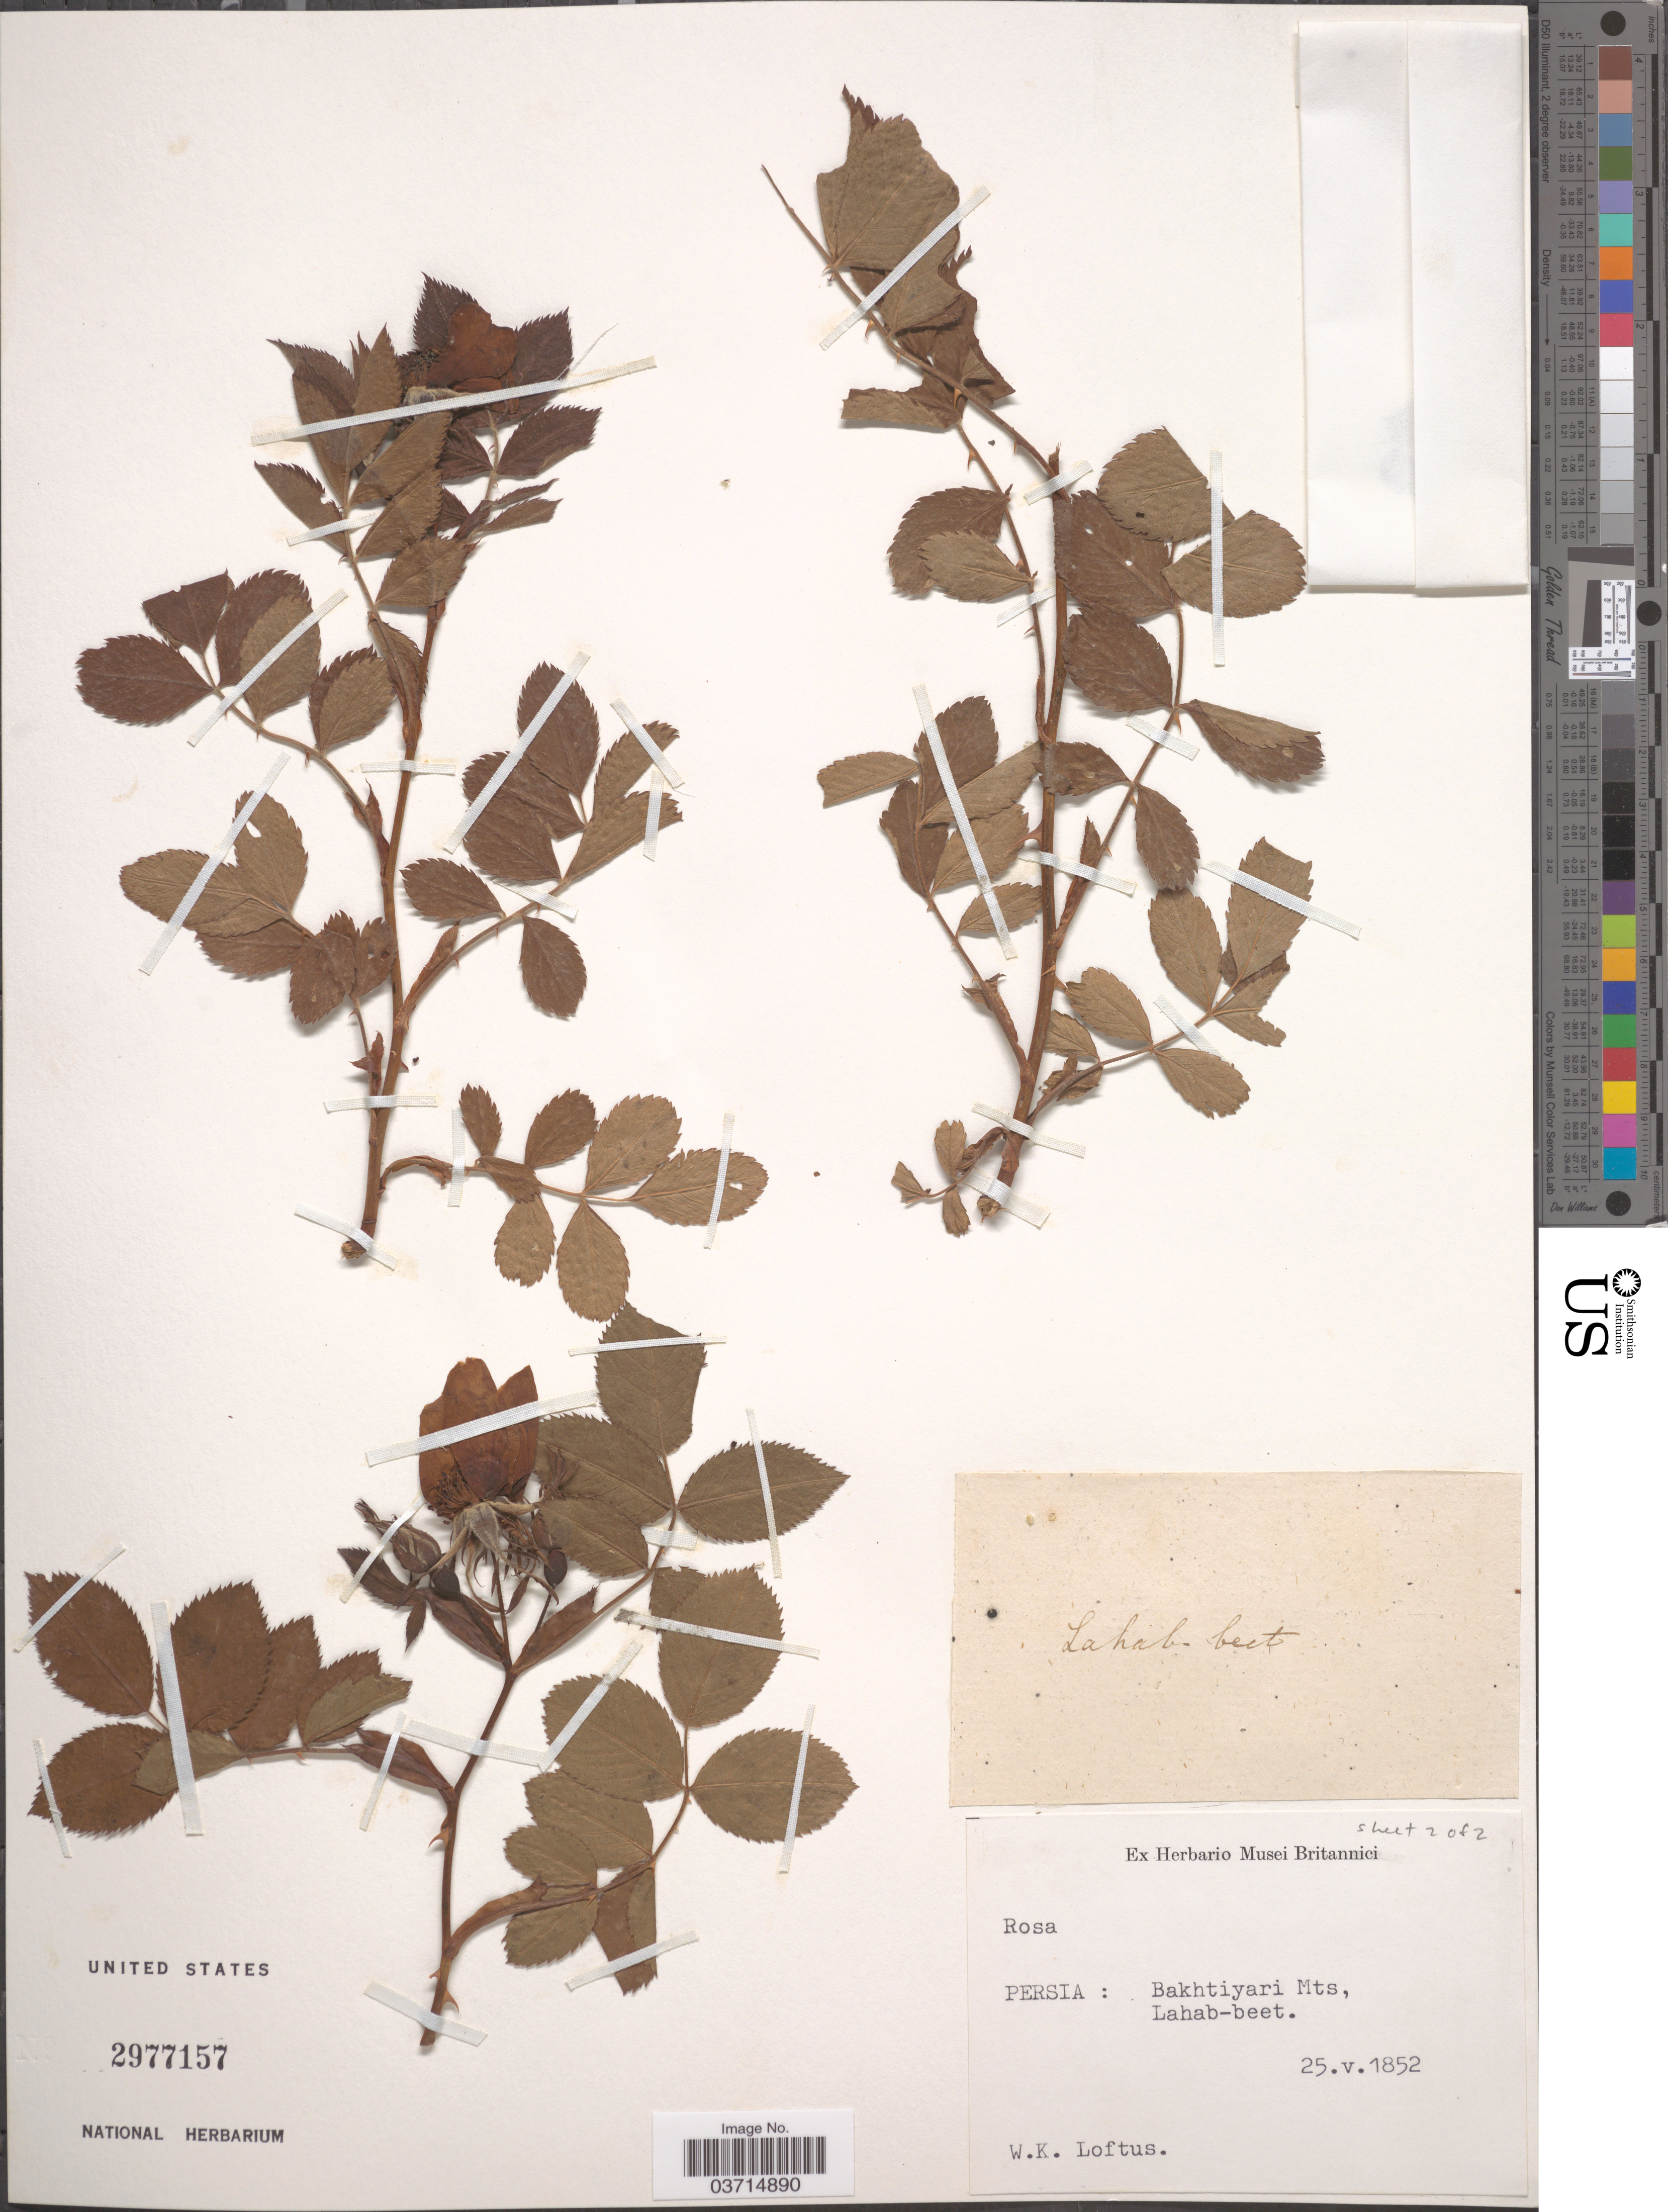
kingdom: Plantae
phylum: Tracheophyta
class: Magnoliopsida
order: Rosales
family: Rosaceae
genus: Rosa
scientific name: Rosa sp.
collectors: W. Loftus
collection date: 1852-05-25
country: Iran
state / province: Chahar Mahaal and Bakhtiari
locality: Persia: Bakhtiyari Mts, Lahab-beet.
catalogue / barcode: US 2977157